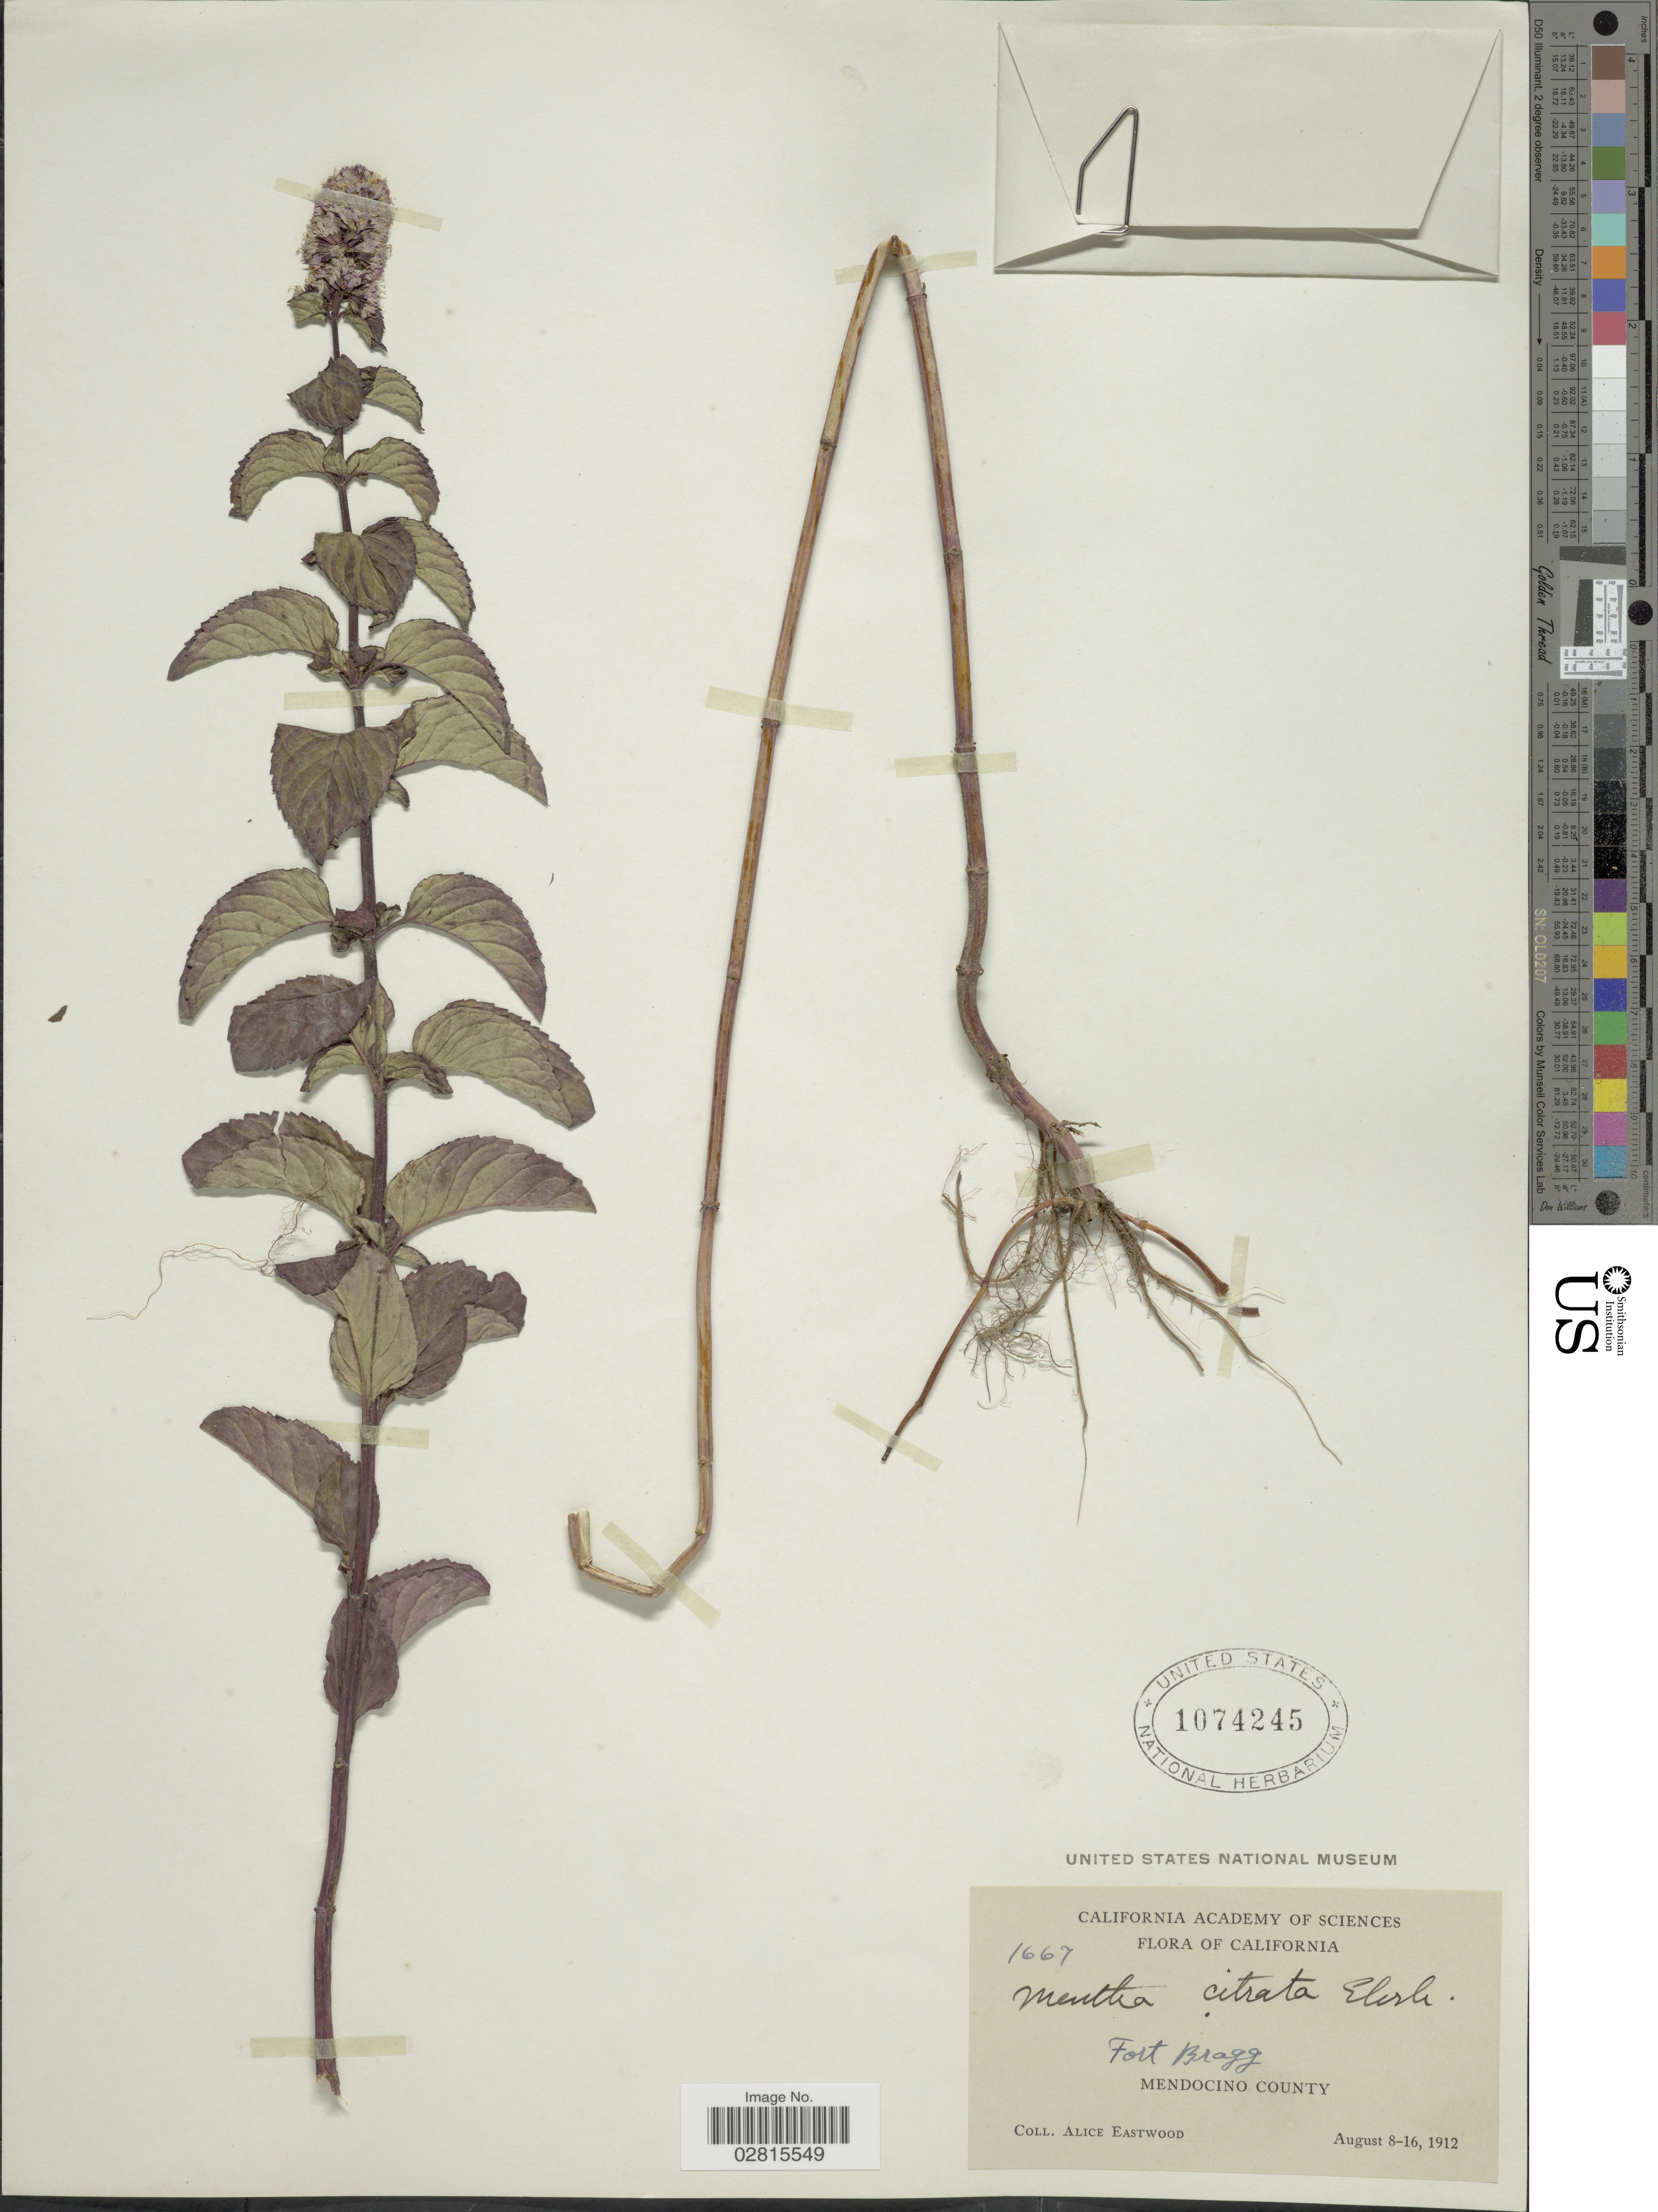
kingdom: Plantae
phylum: Tracheophyta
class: Magnoliopsida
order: Lamiales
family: Lamiaceae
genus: Mentha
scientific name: Mentha citrata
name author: Ehrh.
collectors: A. Eastwood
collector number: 1667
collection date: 1912-08-08/1912-08-16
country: United States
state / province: California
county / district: Mendocino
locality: Fort Bragg, Mendocino County.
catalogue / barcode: US 1074245